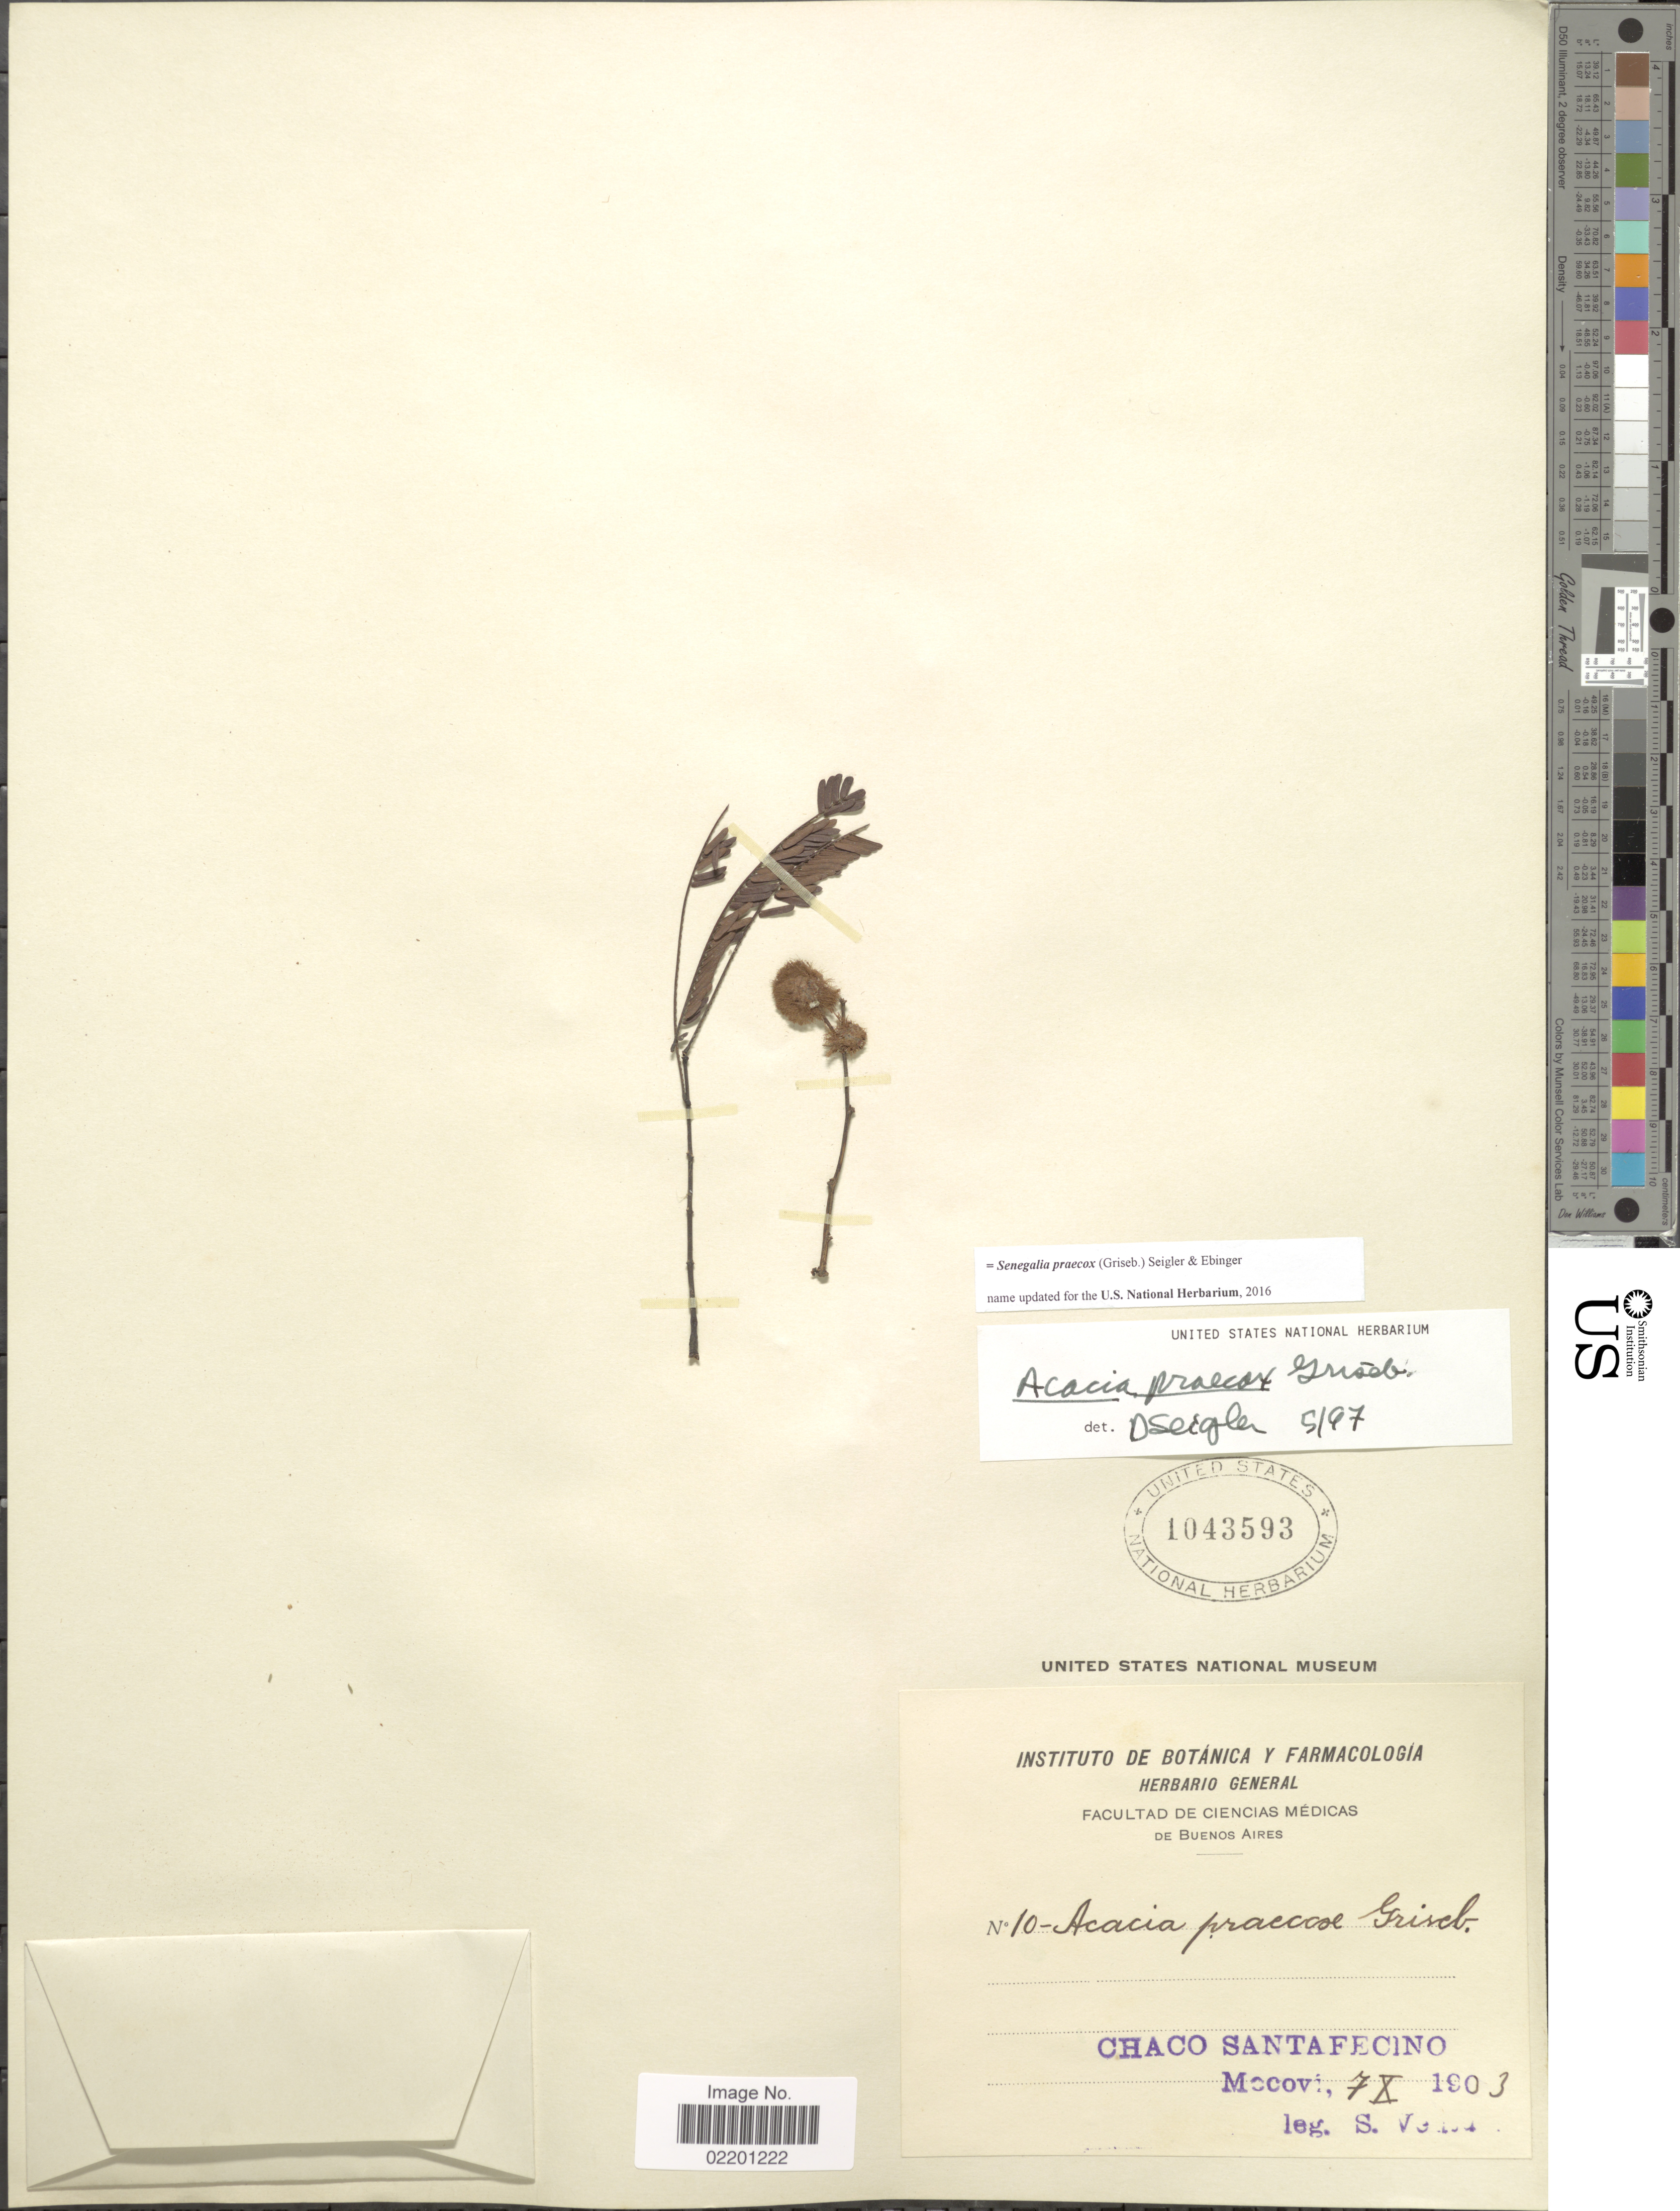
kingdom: Plantae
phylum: Tracheophyta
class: Magnoliopsida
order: Fabales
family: Fabaceae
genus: Senegalia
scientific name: Senegalia praecox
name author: (Griseb.) Seigler & Ebinger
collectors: S. Venturi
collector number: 10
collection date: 1903-10-07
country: Argentina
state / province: Chaco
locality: Chaco Santafecino, Mocovi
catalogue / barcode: US 1043593